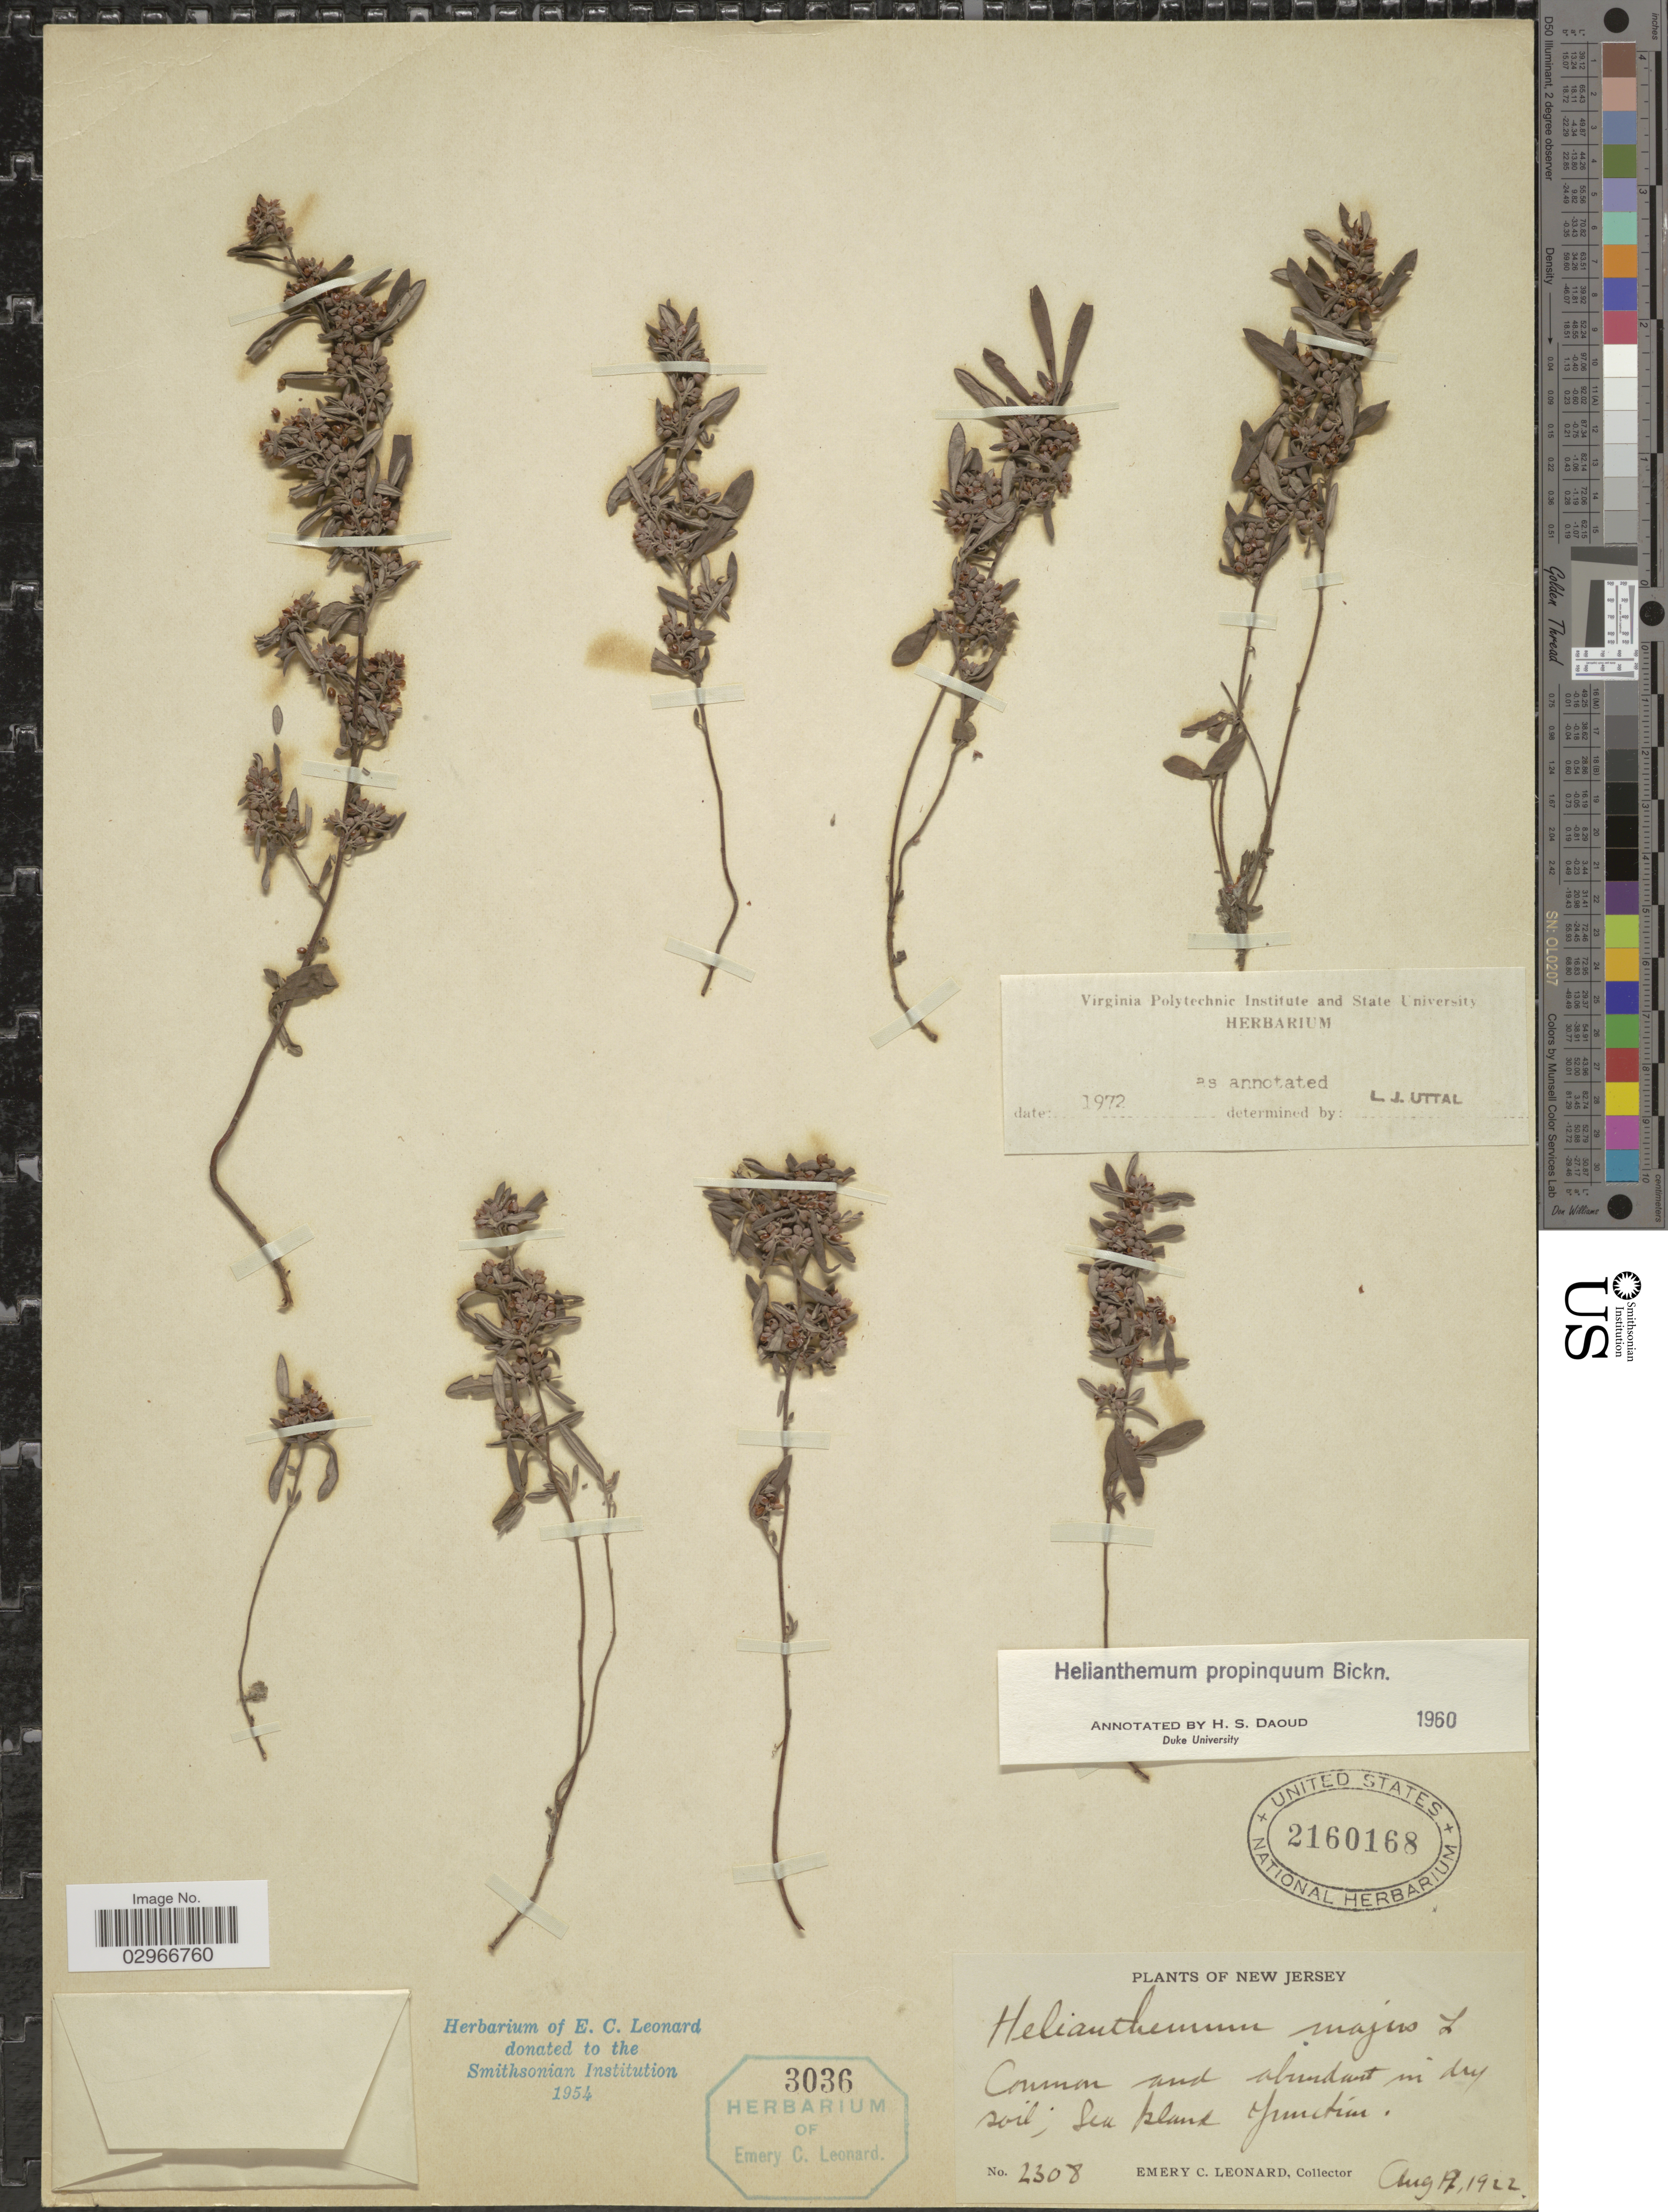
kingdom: Plantae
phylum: Tracheophyta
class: Magnoliopsida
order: Malvales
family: Cistaceae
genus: Helianthemum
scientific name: Helianthemum propinquum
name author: E.P. Bicknell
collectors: E. C. Leonard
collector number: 2308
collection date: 1922-08-19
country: United States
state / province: New Jersey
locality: Sea plant Junction.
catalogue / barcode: US 2160168